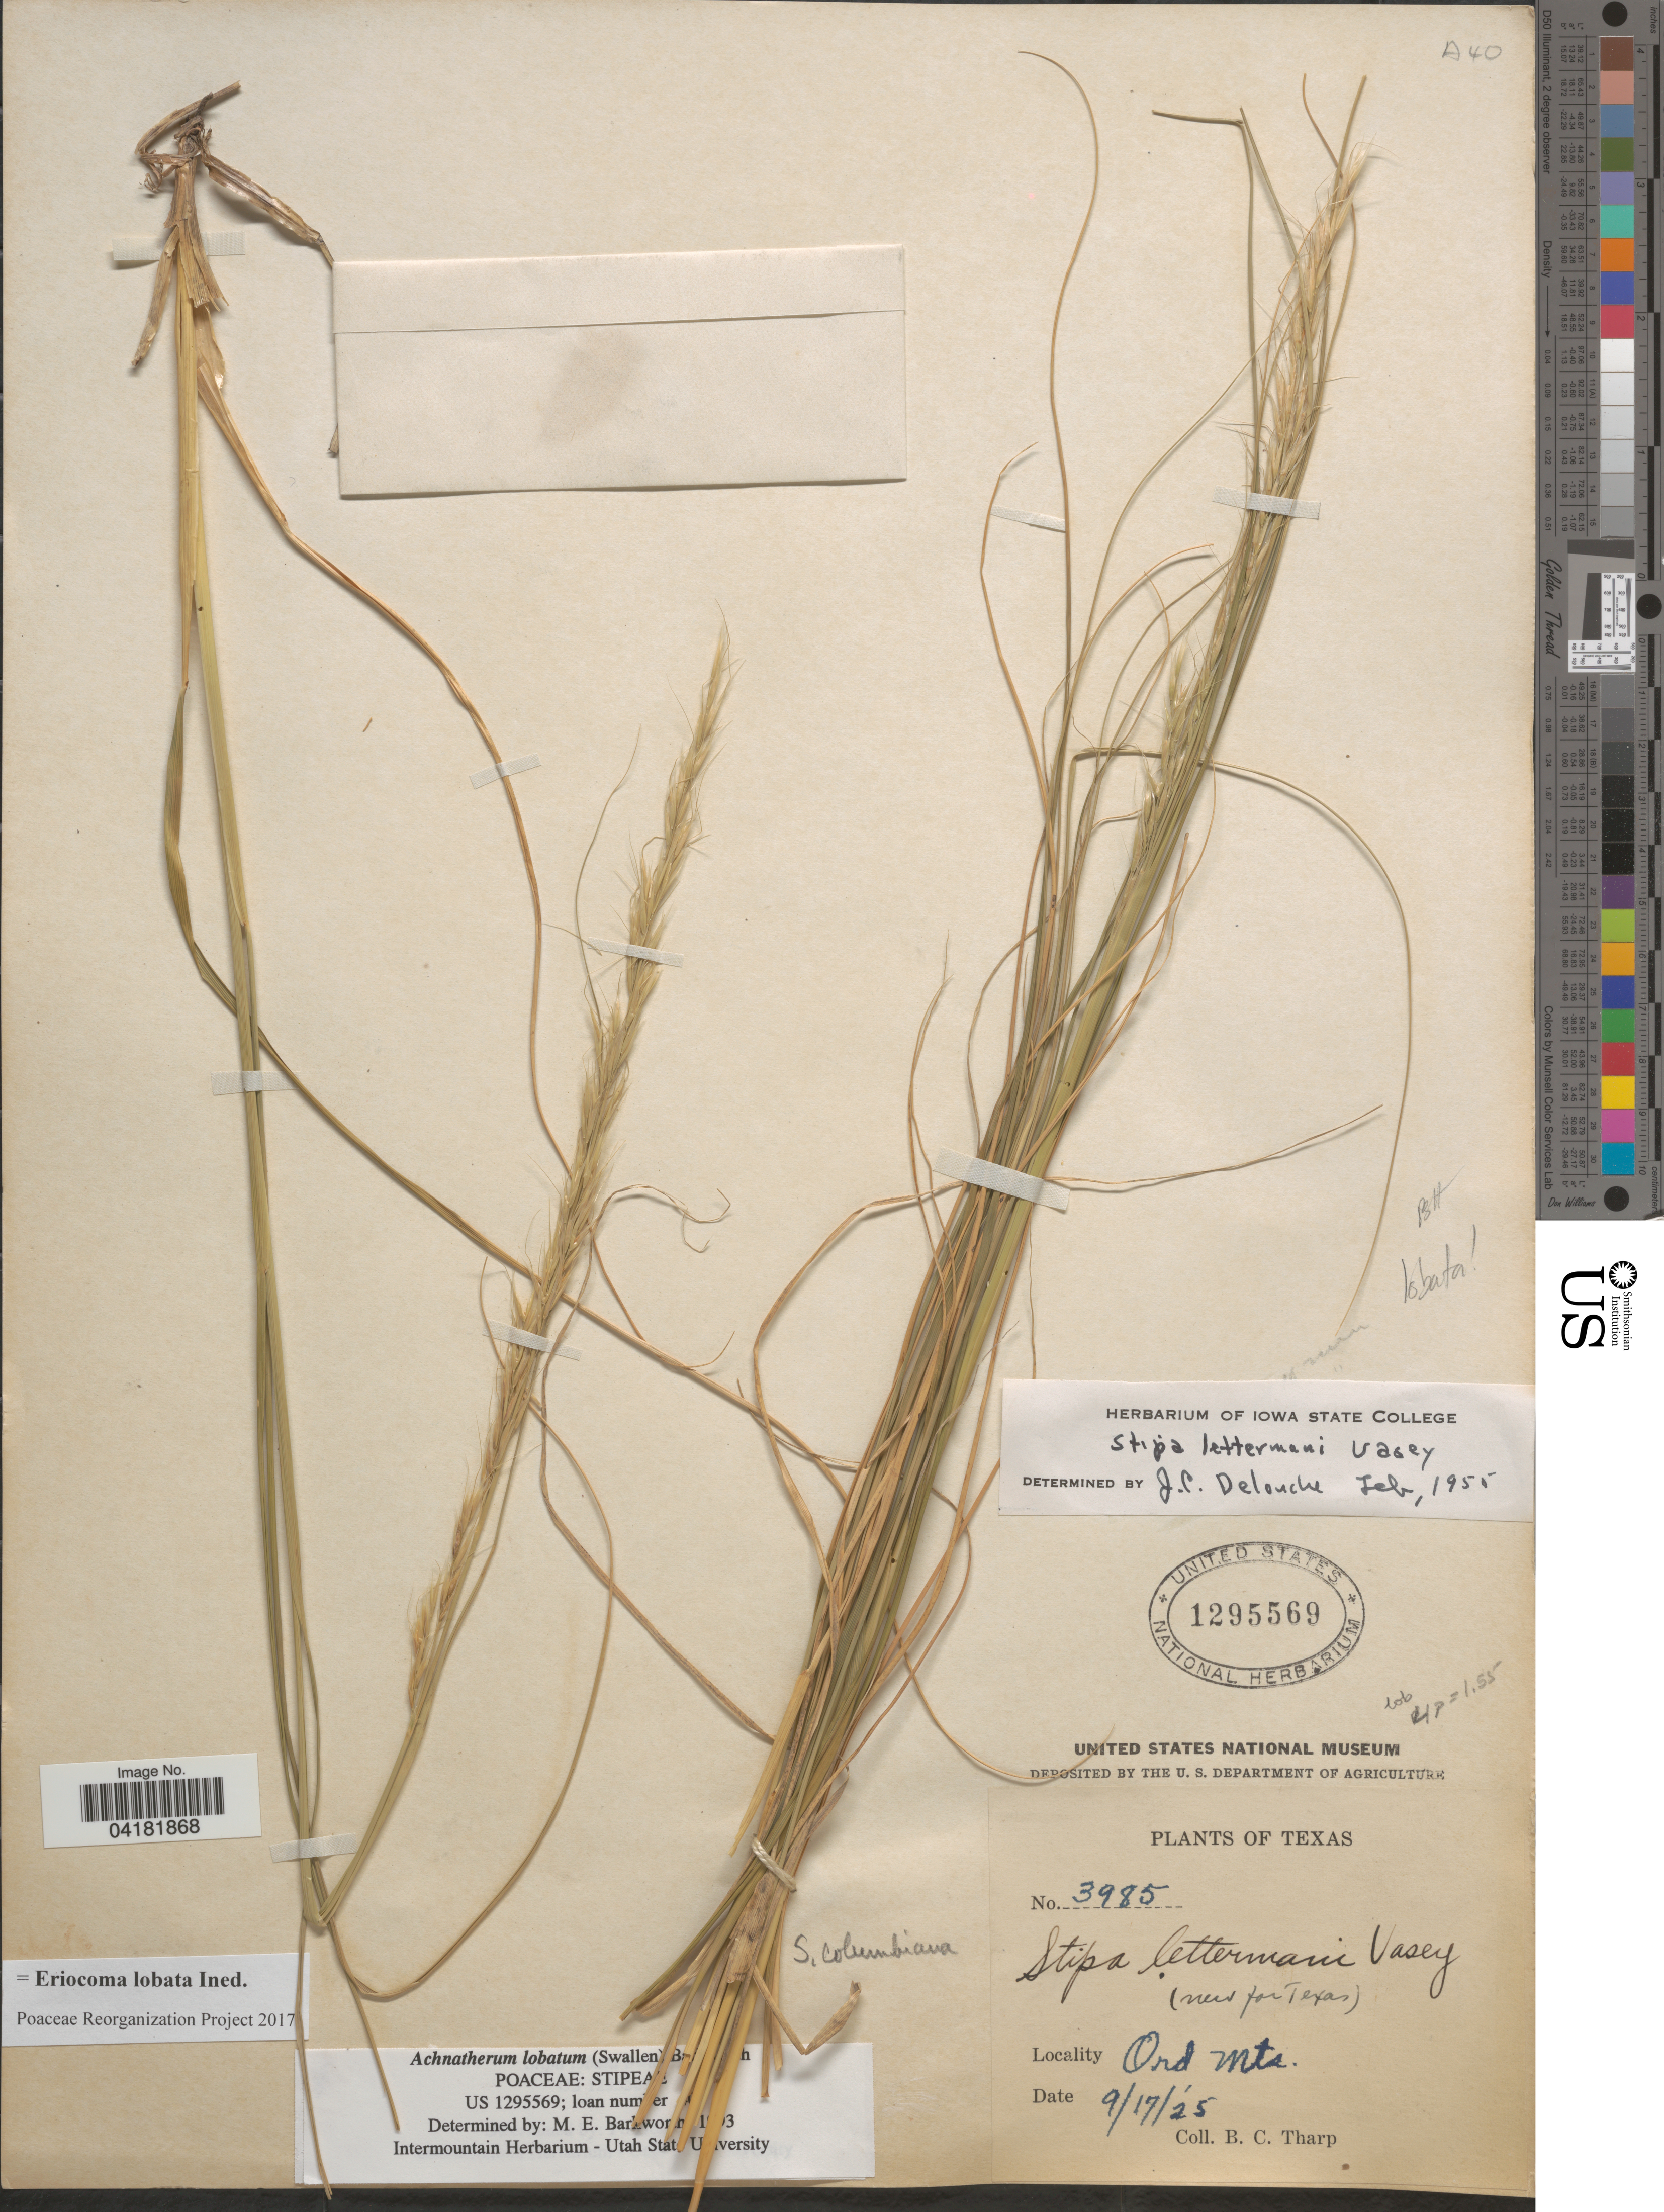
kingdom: Plantae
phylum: Tracheophyta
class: Liliopsida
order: Poales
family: Poaceae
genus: Eriocoma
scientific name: Eriocoma lobata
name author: (Swallen) Romasch.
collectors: B. C. Tharp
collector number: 3985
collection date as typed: Transcribed d/m/y: 17/9/25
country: United States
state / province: Texas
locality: Ord Mts.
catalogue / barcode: US 1295569